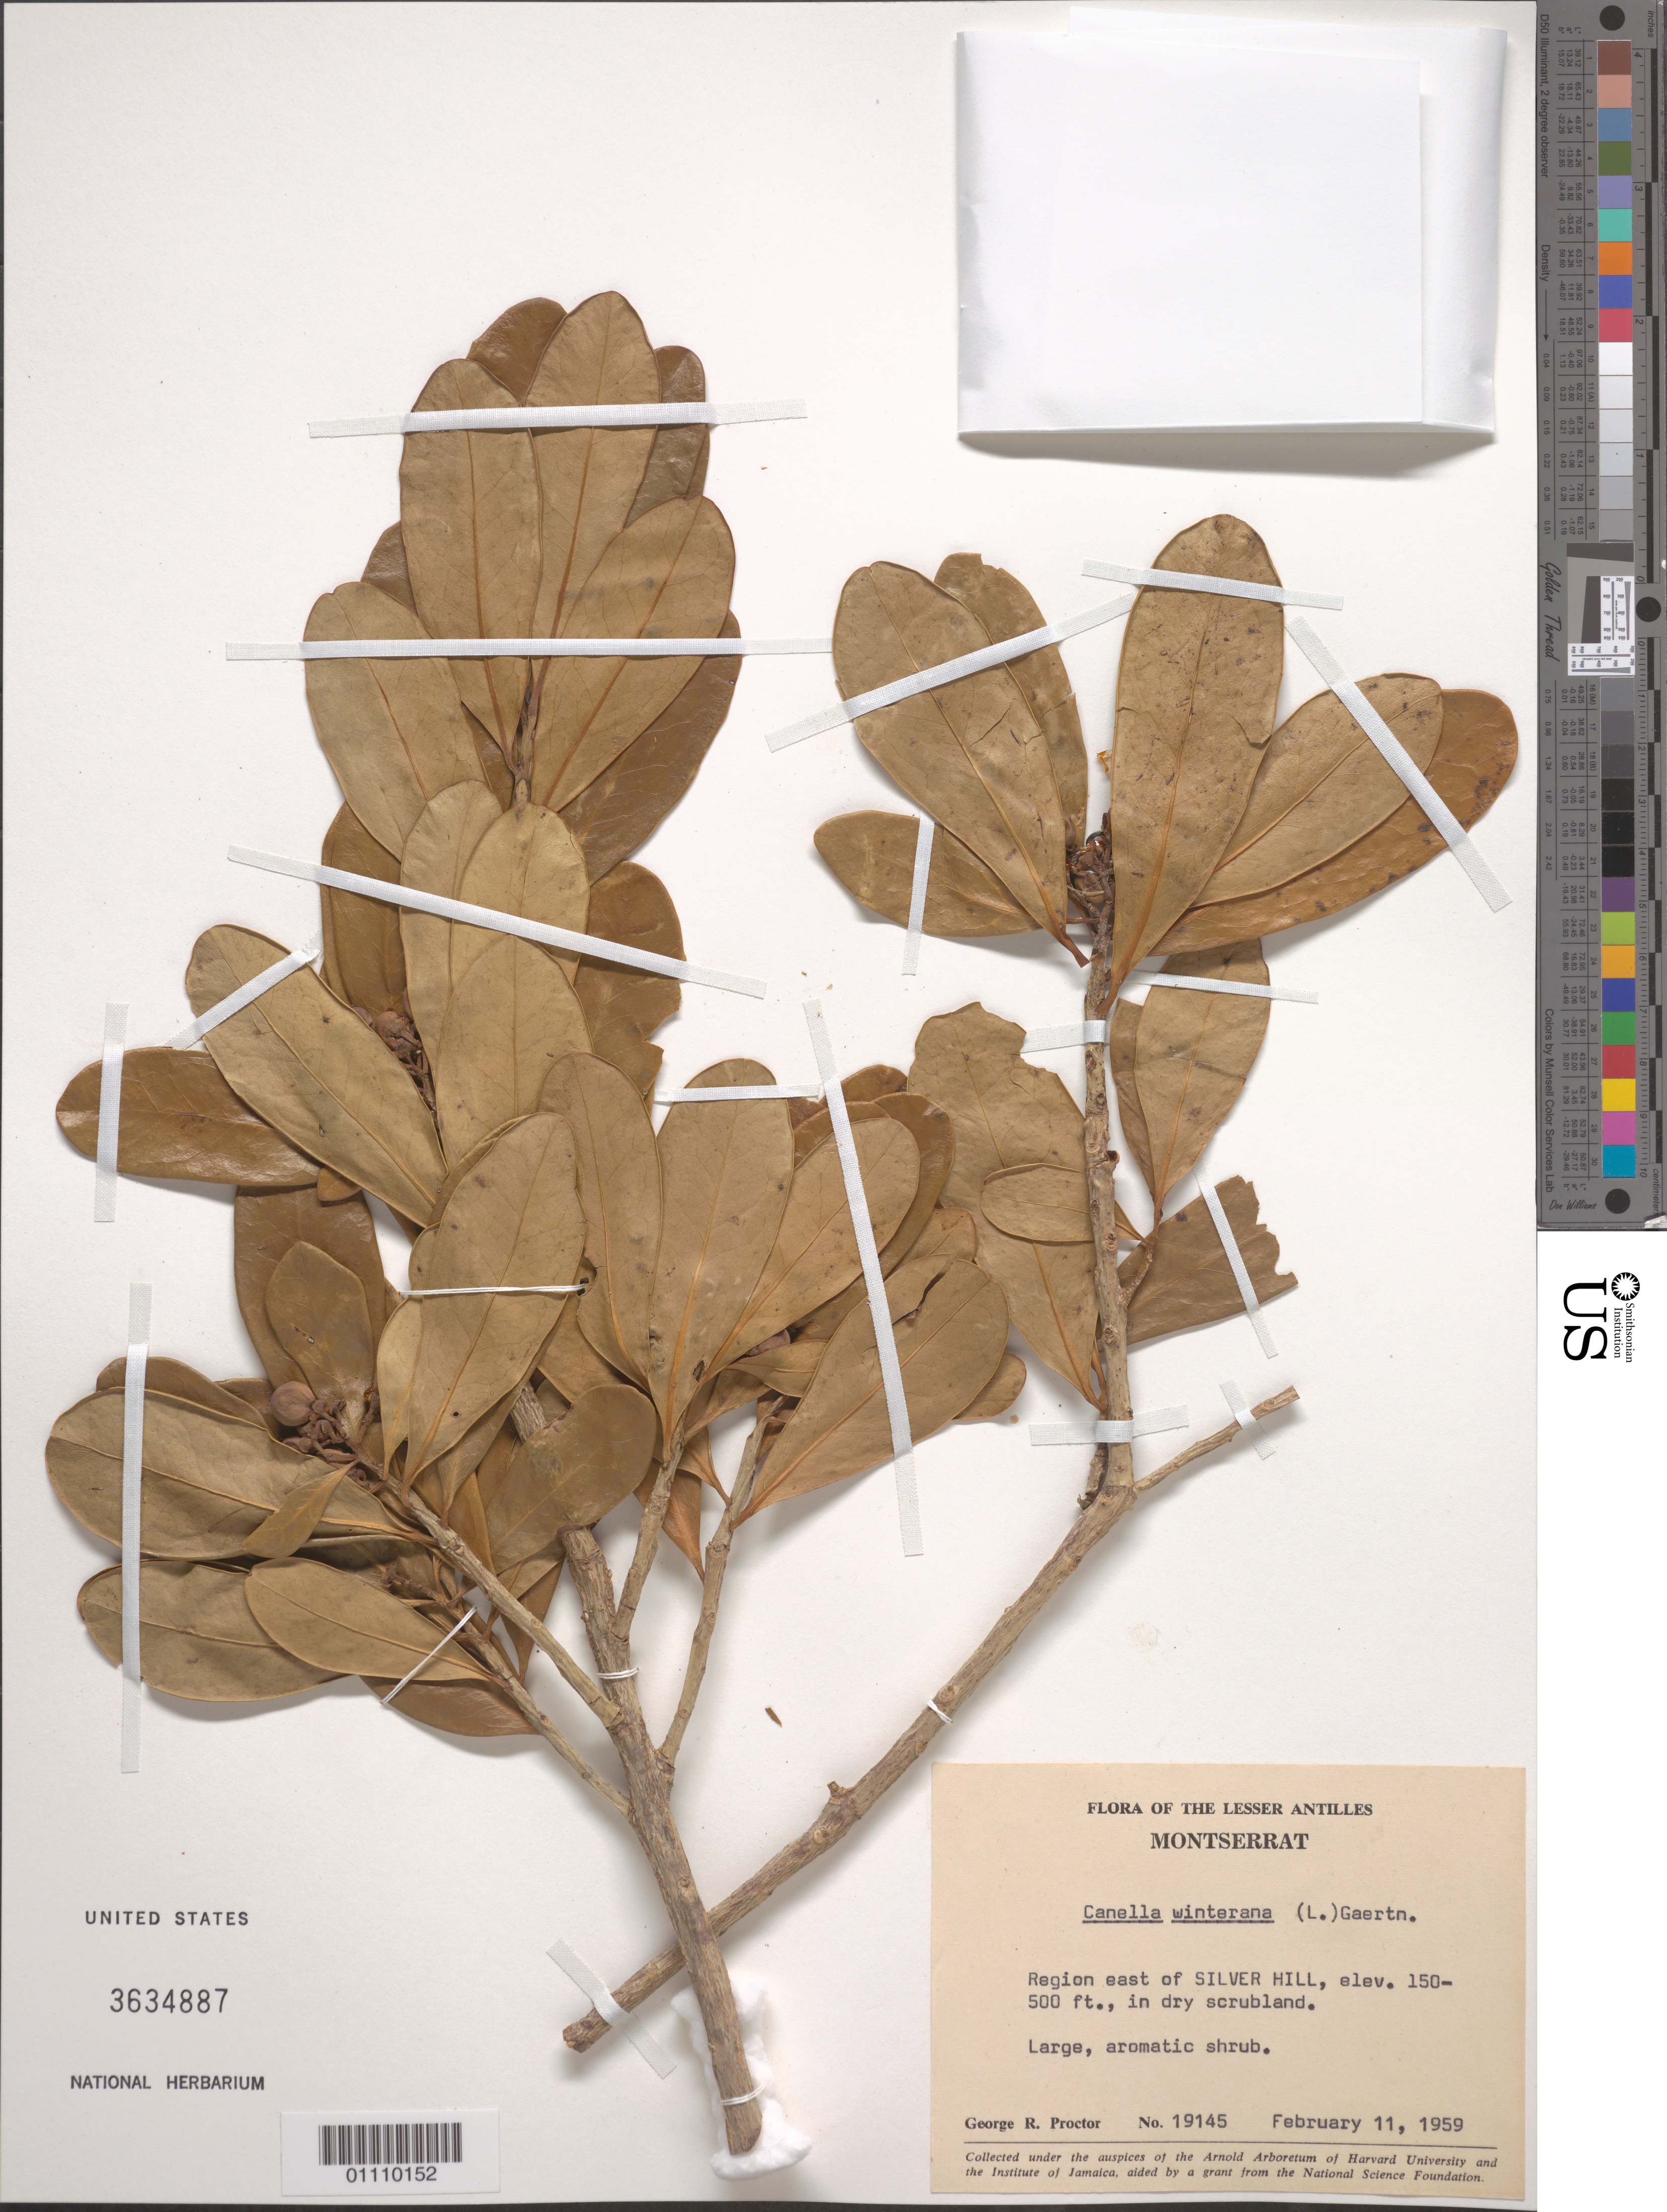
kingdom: Plantae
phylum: Tracheophyta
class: Magnoliopsida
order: Canellales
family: Canellaceae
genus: Canella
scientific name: Canella winterana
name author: (L.) Gaertn.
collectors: G. R. Proctor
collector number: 19145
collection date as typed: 11 Feb 1959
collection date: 1959-02-11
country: Montserrat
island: Montserrat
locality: Silver Hill, region E of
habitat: In dry scrubland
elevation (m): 46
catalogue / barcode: US 3634887